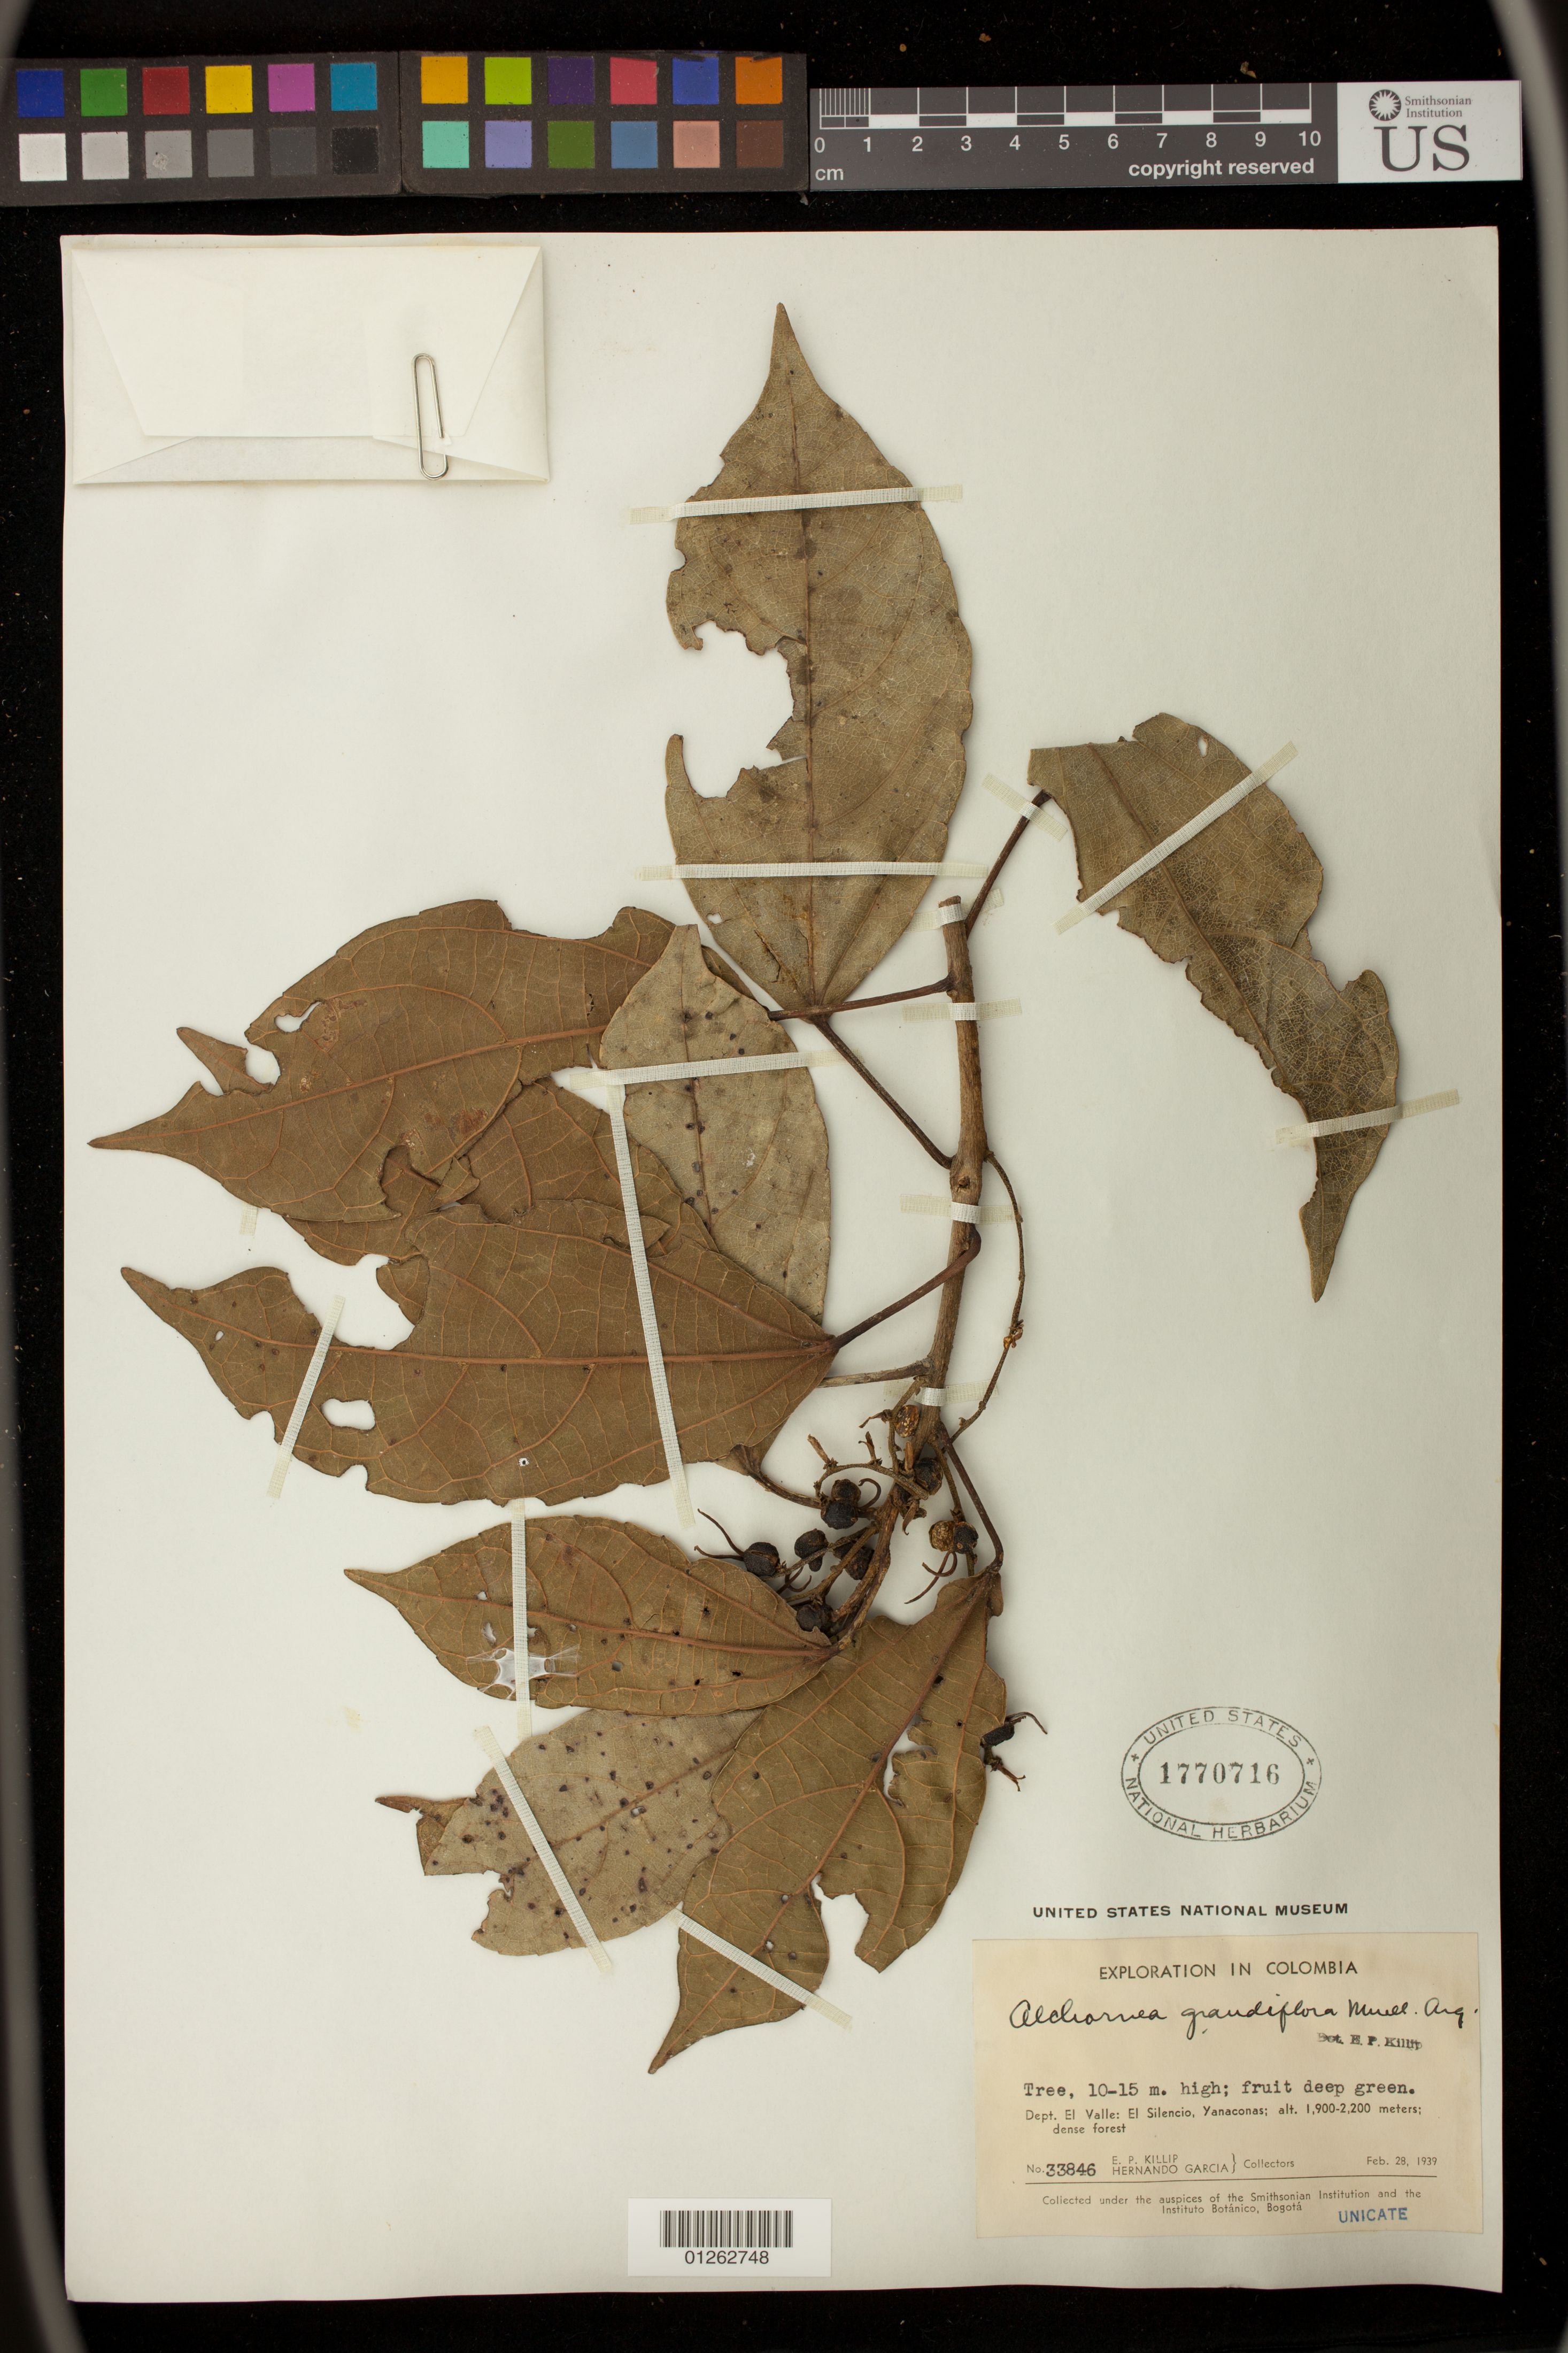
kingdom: Plantae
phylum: Tracheophyta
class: Magnoliopsida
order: Malpighiales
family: Euphorbiaceae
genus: Alchornea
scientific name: Alchornea grandiflora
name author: Müll. Arg.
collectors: E. P. Killip & H. Garcia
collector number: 33846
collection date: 1939-02-28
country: Colombia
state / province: Cauca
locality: El Silencio, Yanaconas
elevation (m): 1900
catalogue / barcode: US 1770716